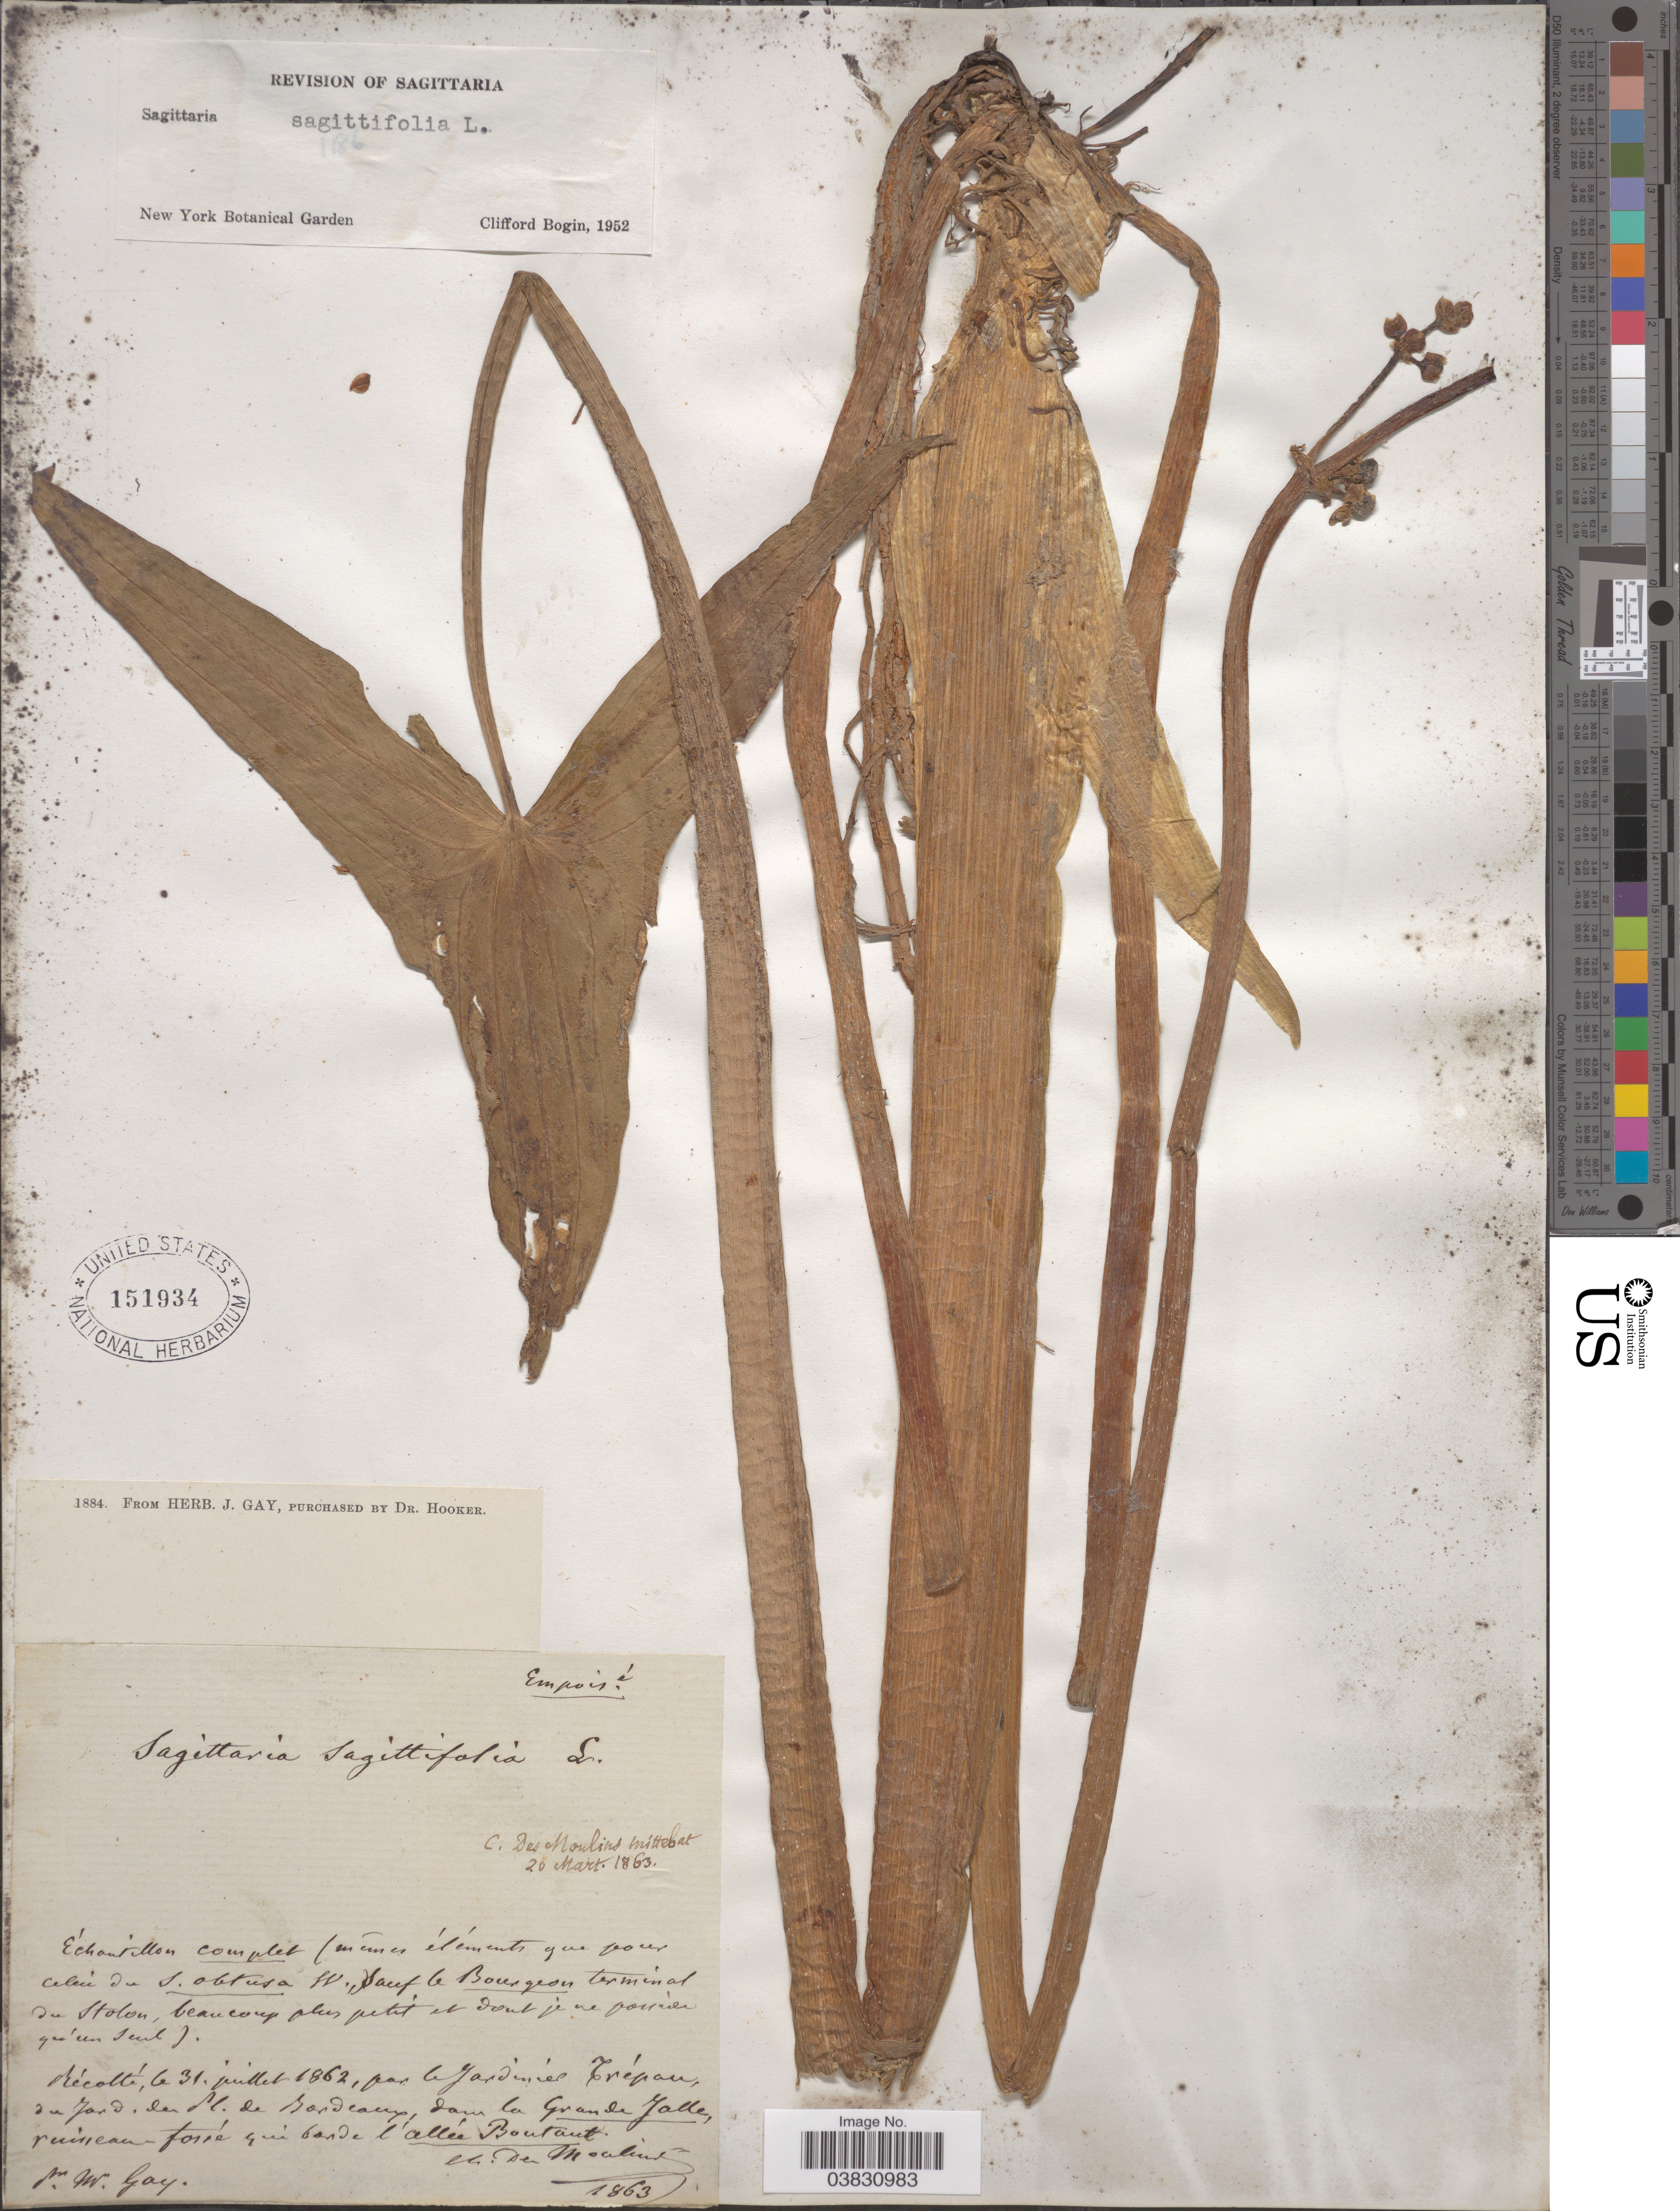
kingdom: Plantae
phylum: Tracheophyta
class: Liliopsida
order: Alismatales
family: Alismataceae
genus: Sagittaria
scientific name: Sagittaria sagittifolia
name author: L.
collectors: M. Gay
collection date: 1862-07-31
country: France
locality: Par le Jardinier Trépan, du Jand. der dl. de Bordeaux, dans la Grande Jalle, ruisseau-forré qui bonde l'Allée bouraut. et. Den Moulin. [interpreted]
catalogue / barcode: US 151934